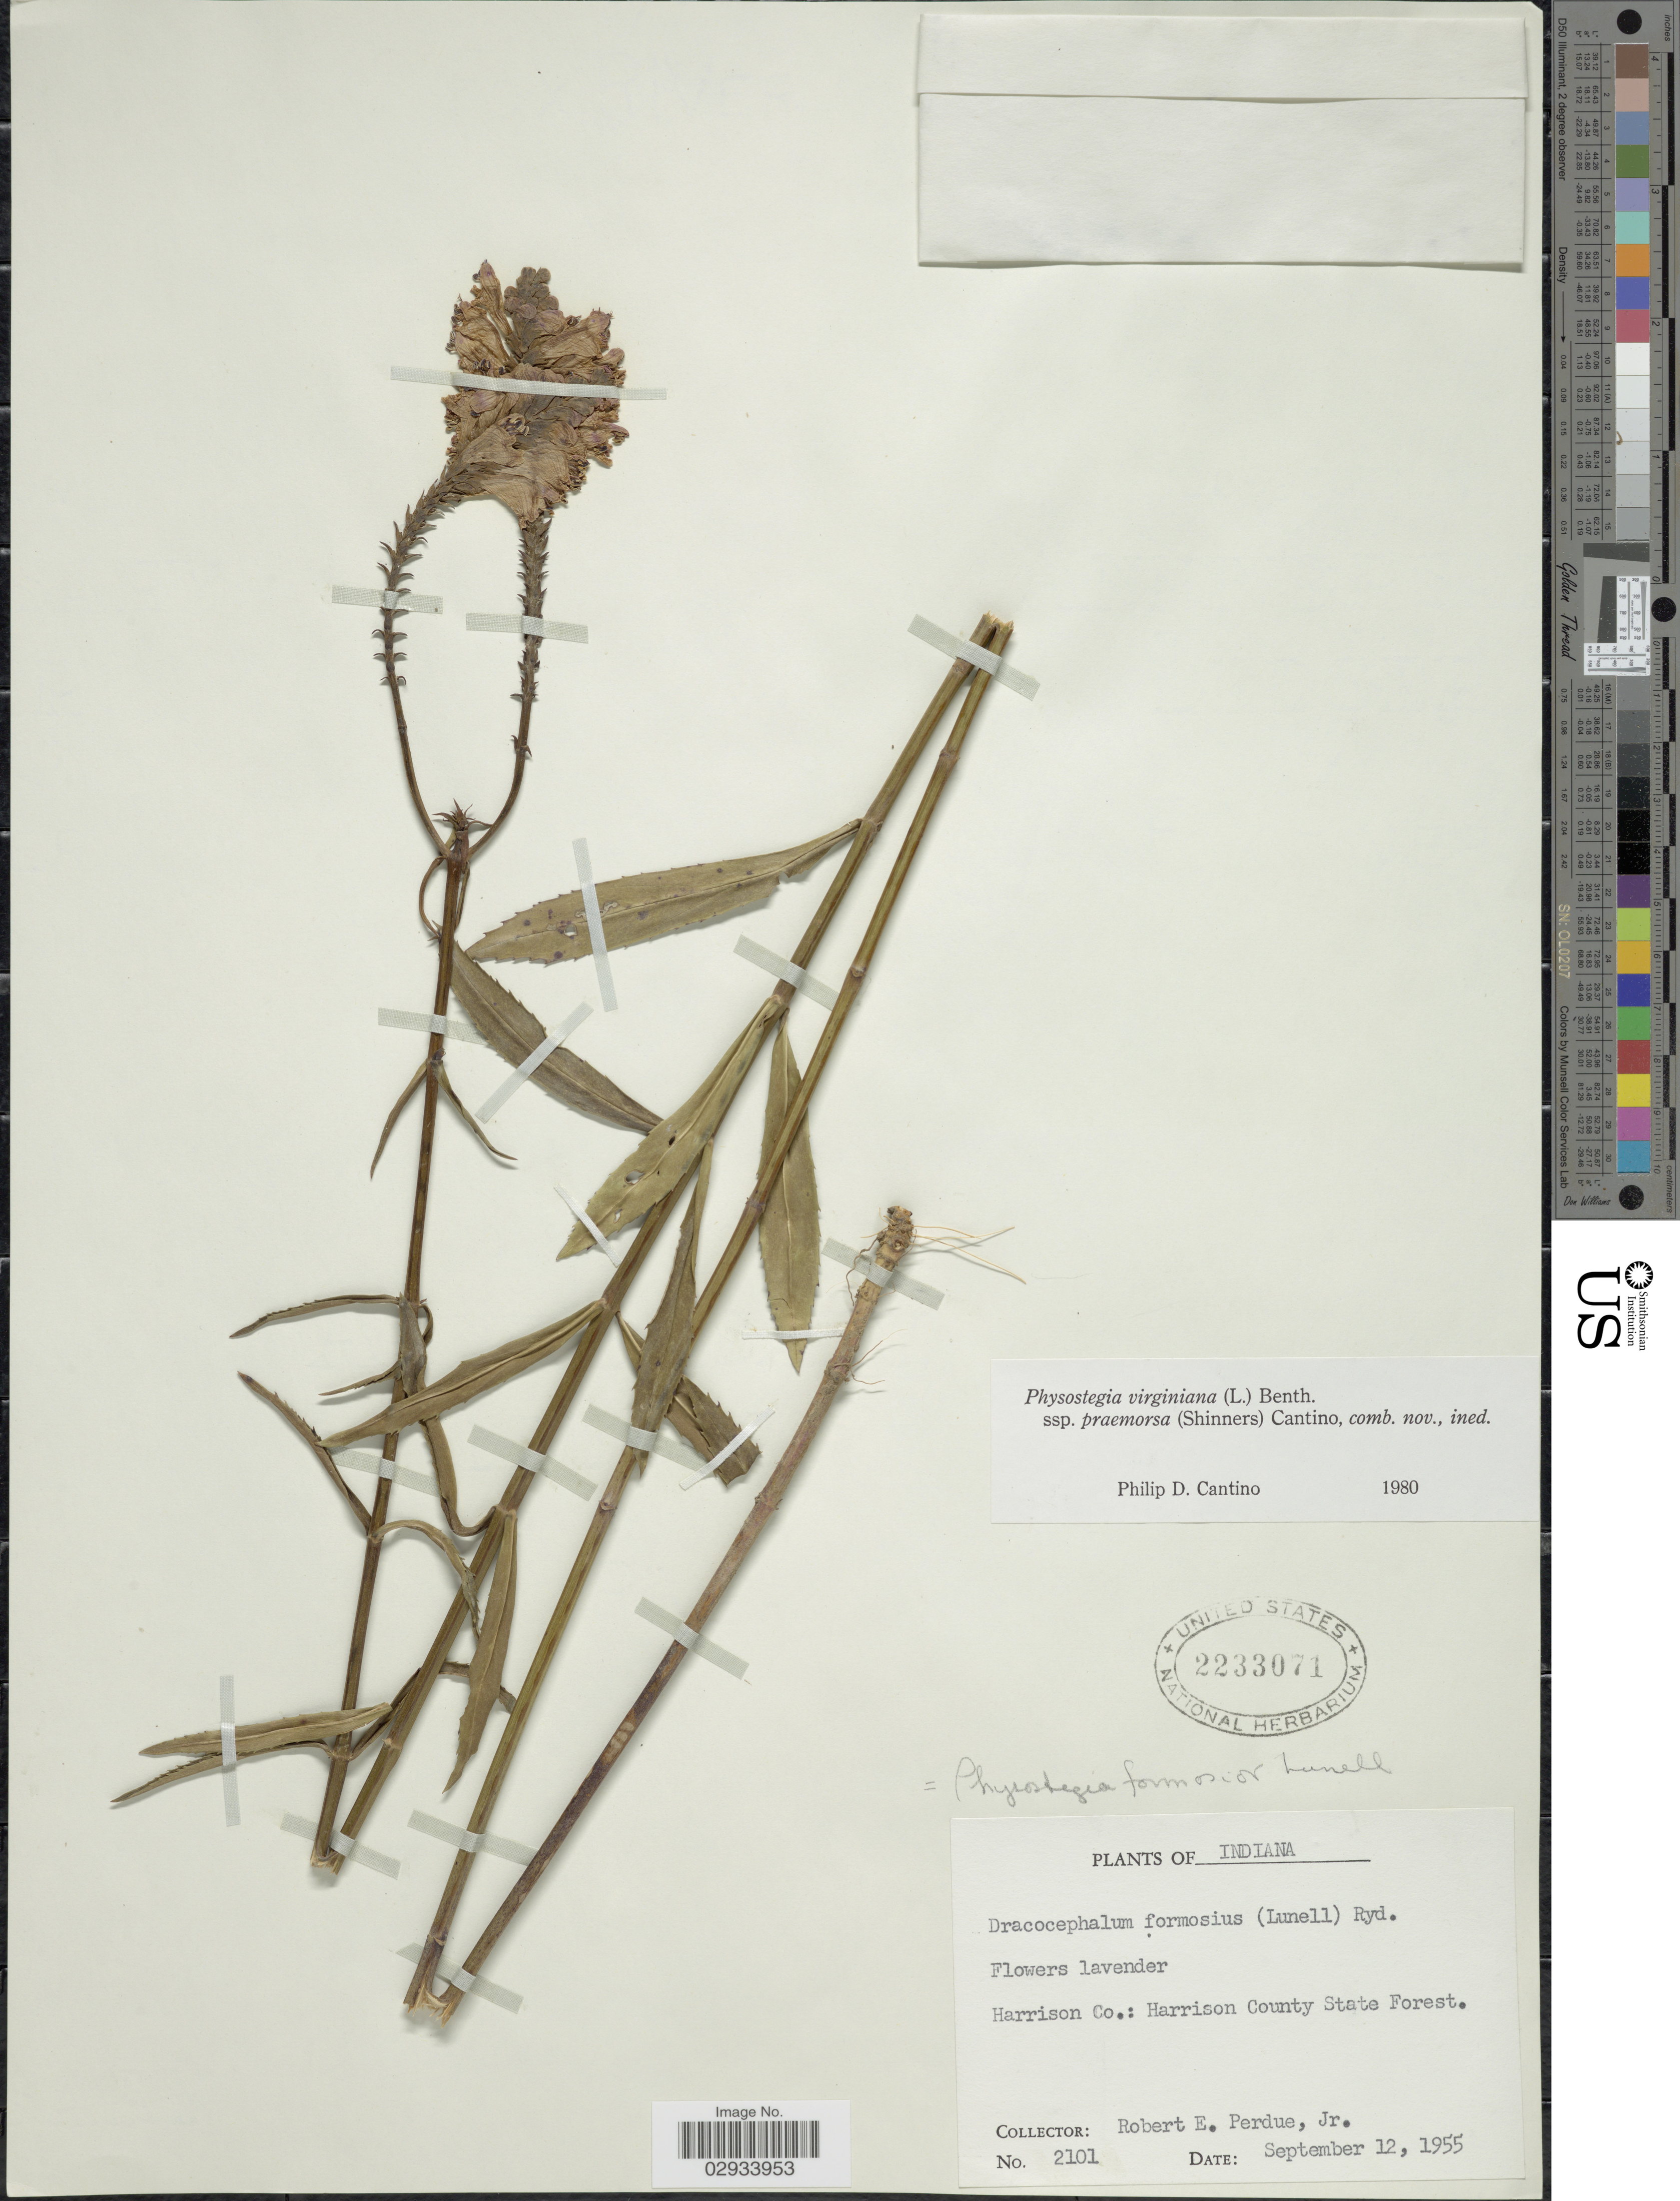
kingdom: Plantae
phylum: Tracheophyta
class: Magnoliopsida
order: Lamiales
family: Lamiaceae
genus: Physostegia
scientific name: Physostegia virginiana subsp. praemorsa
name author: (Shinners) P.D. Cantino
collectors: R. E. Perdue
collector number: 2101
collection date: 1955-09-12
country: United States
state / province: Indiana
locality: Harrison Co.: Harrison County State Forest.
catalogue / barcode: US 2233071